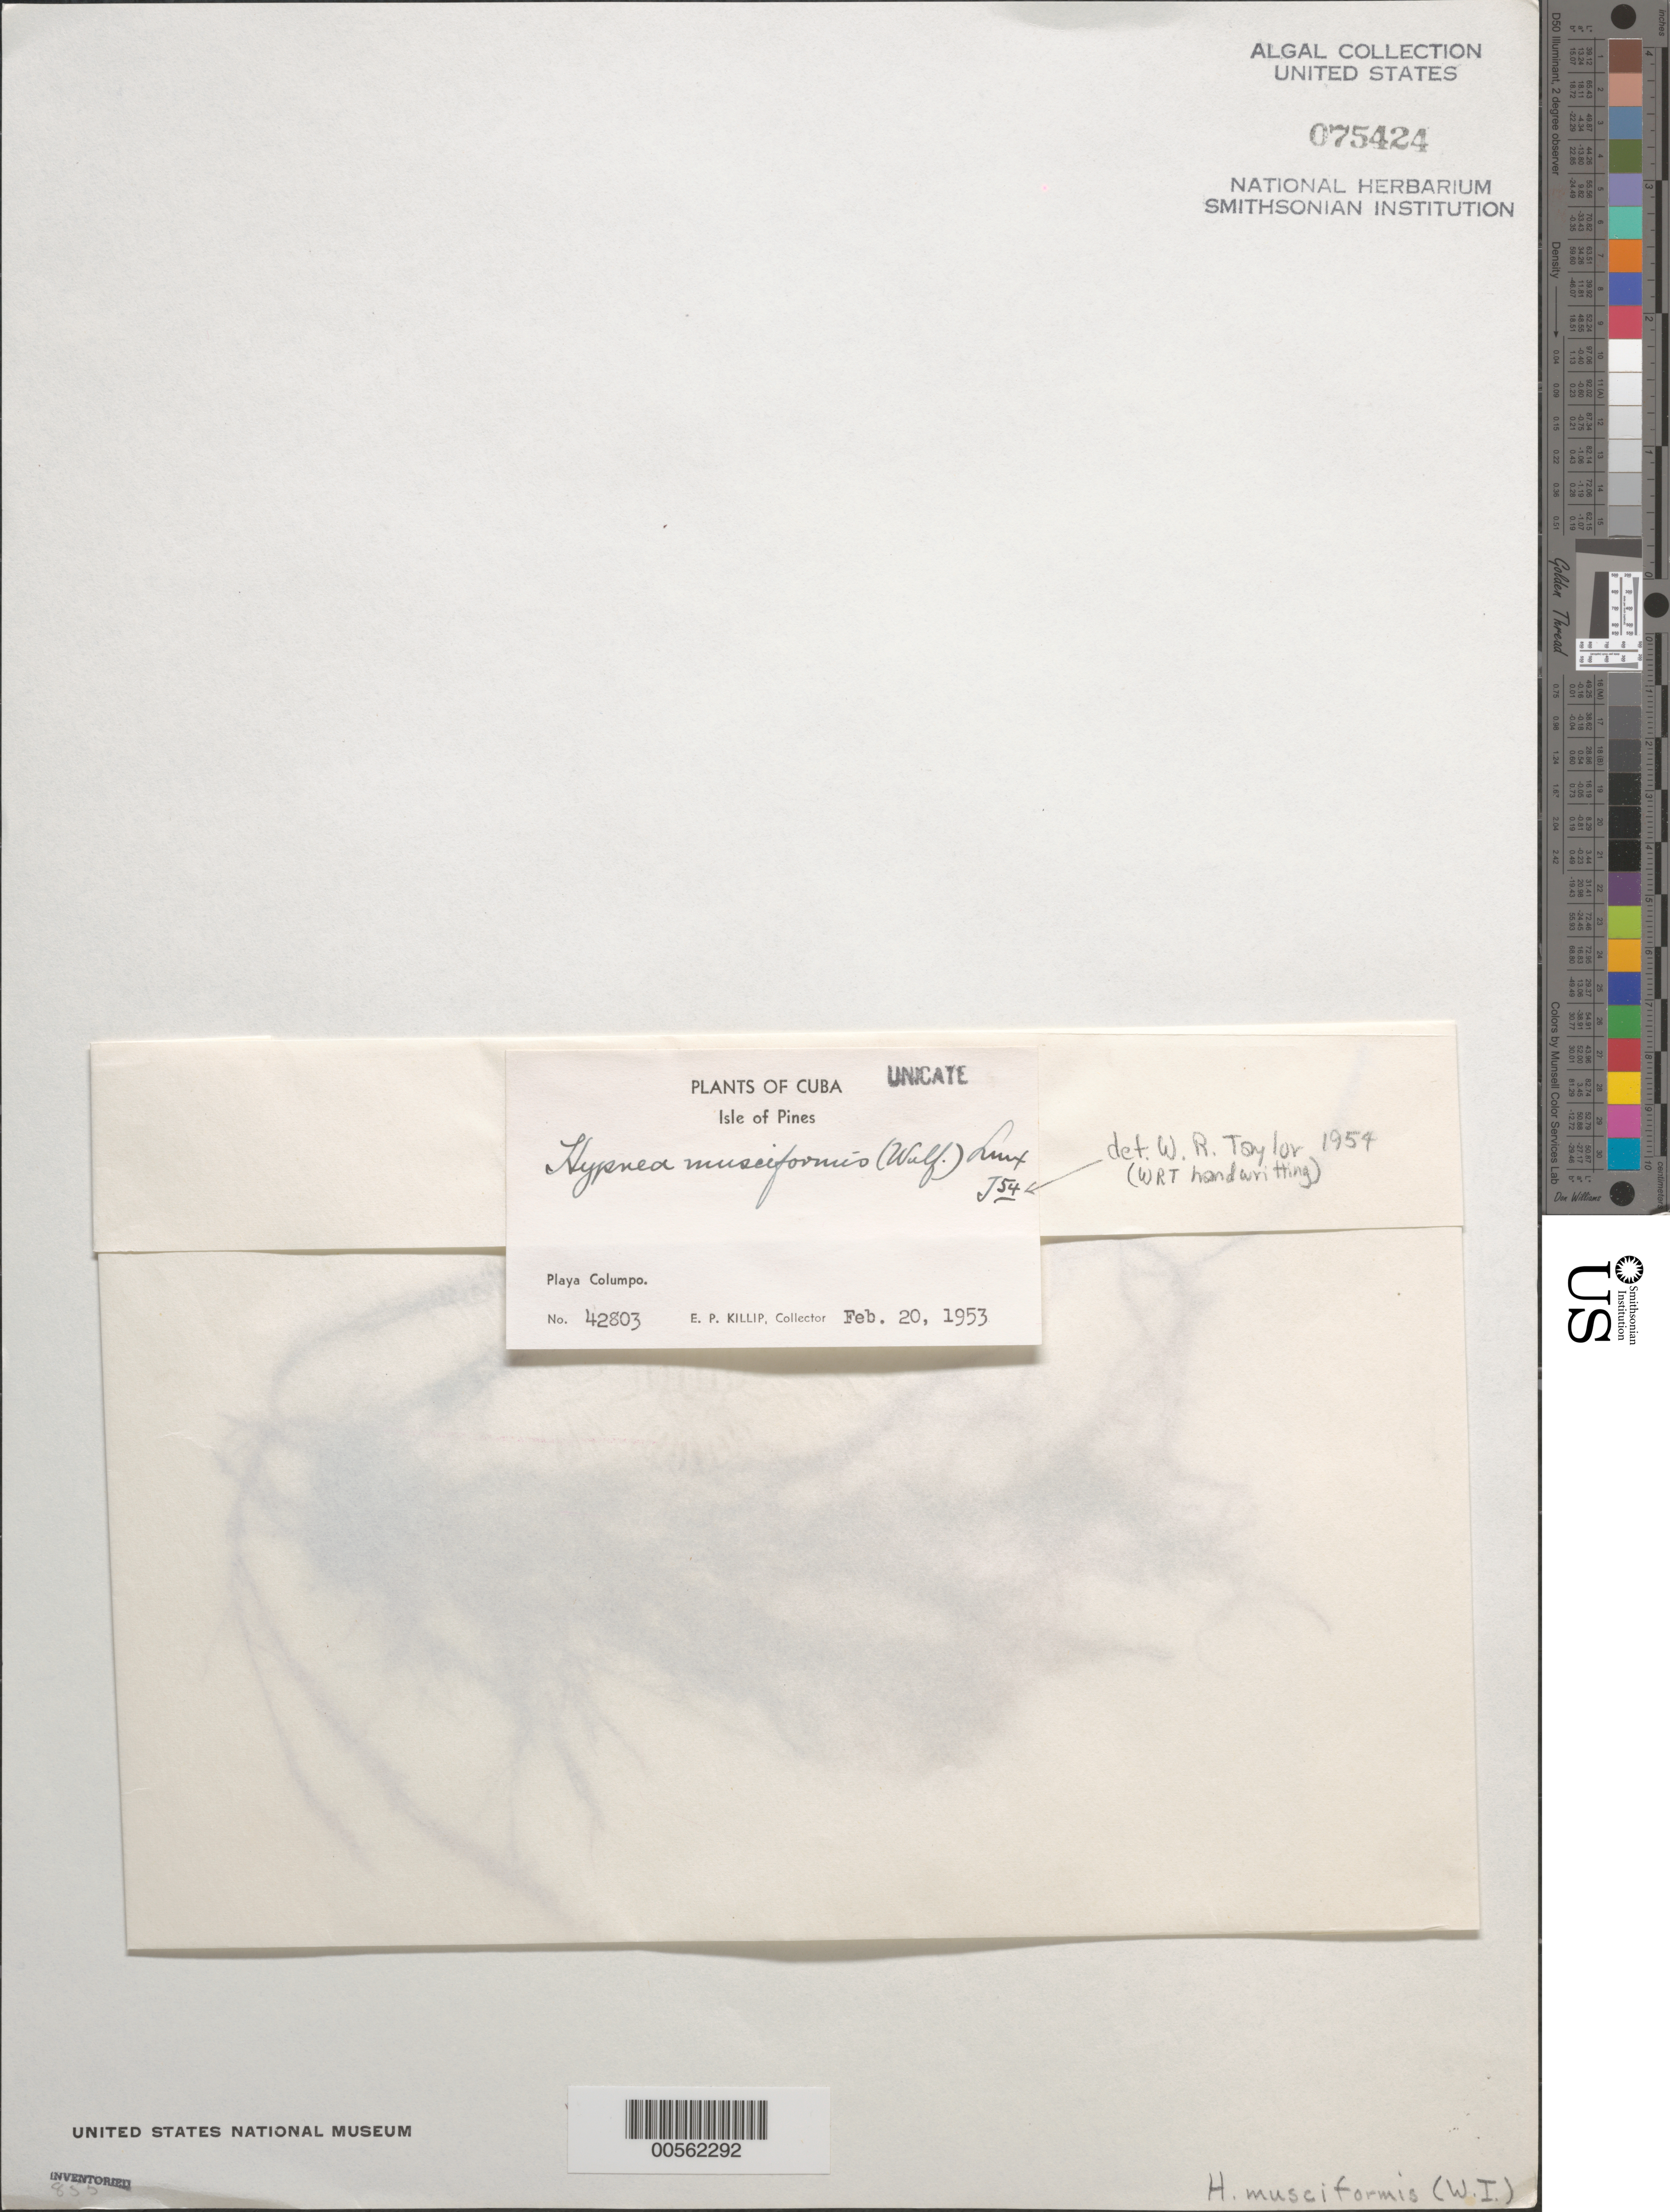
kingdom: Plantae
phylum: Rhodophyta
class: Florideophyceae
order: Gigartinales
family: Cystocloniaceae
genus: Hypnea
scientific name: Hypnea musciformis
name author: (Wulfen) J.V.Lamouroux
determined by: Taylor, William R.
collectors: E. P. Killip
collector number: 42803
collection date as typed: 20 Feb 1953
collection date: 1953-02-20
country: Cuba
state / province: Isla de La Juventud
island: Isle of Youth (Isle of Pines)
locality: Playa Columpo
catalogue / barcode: US 75424